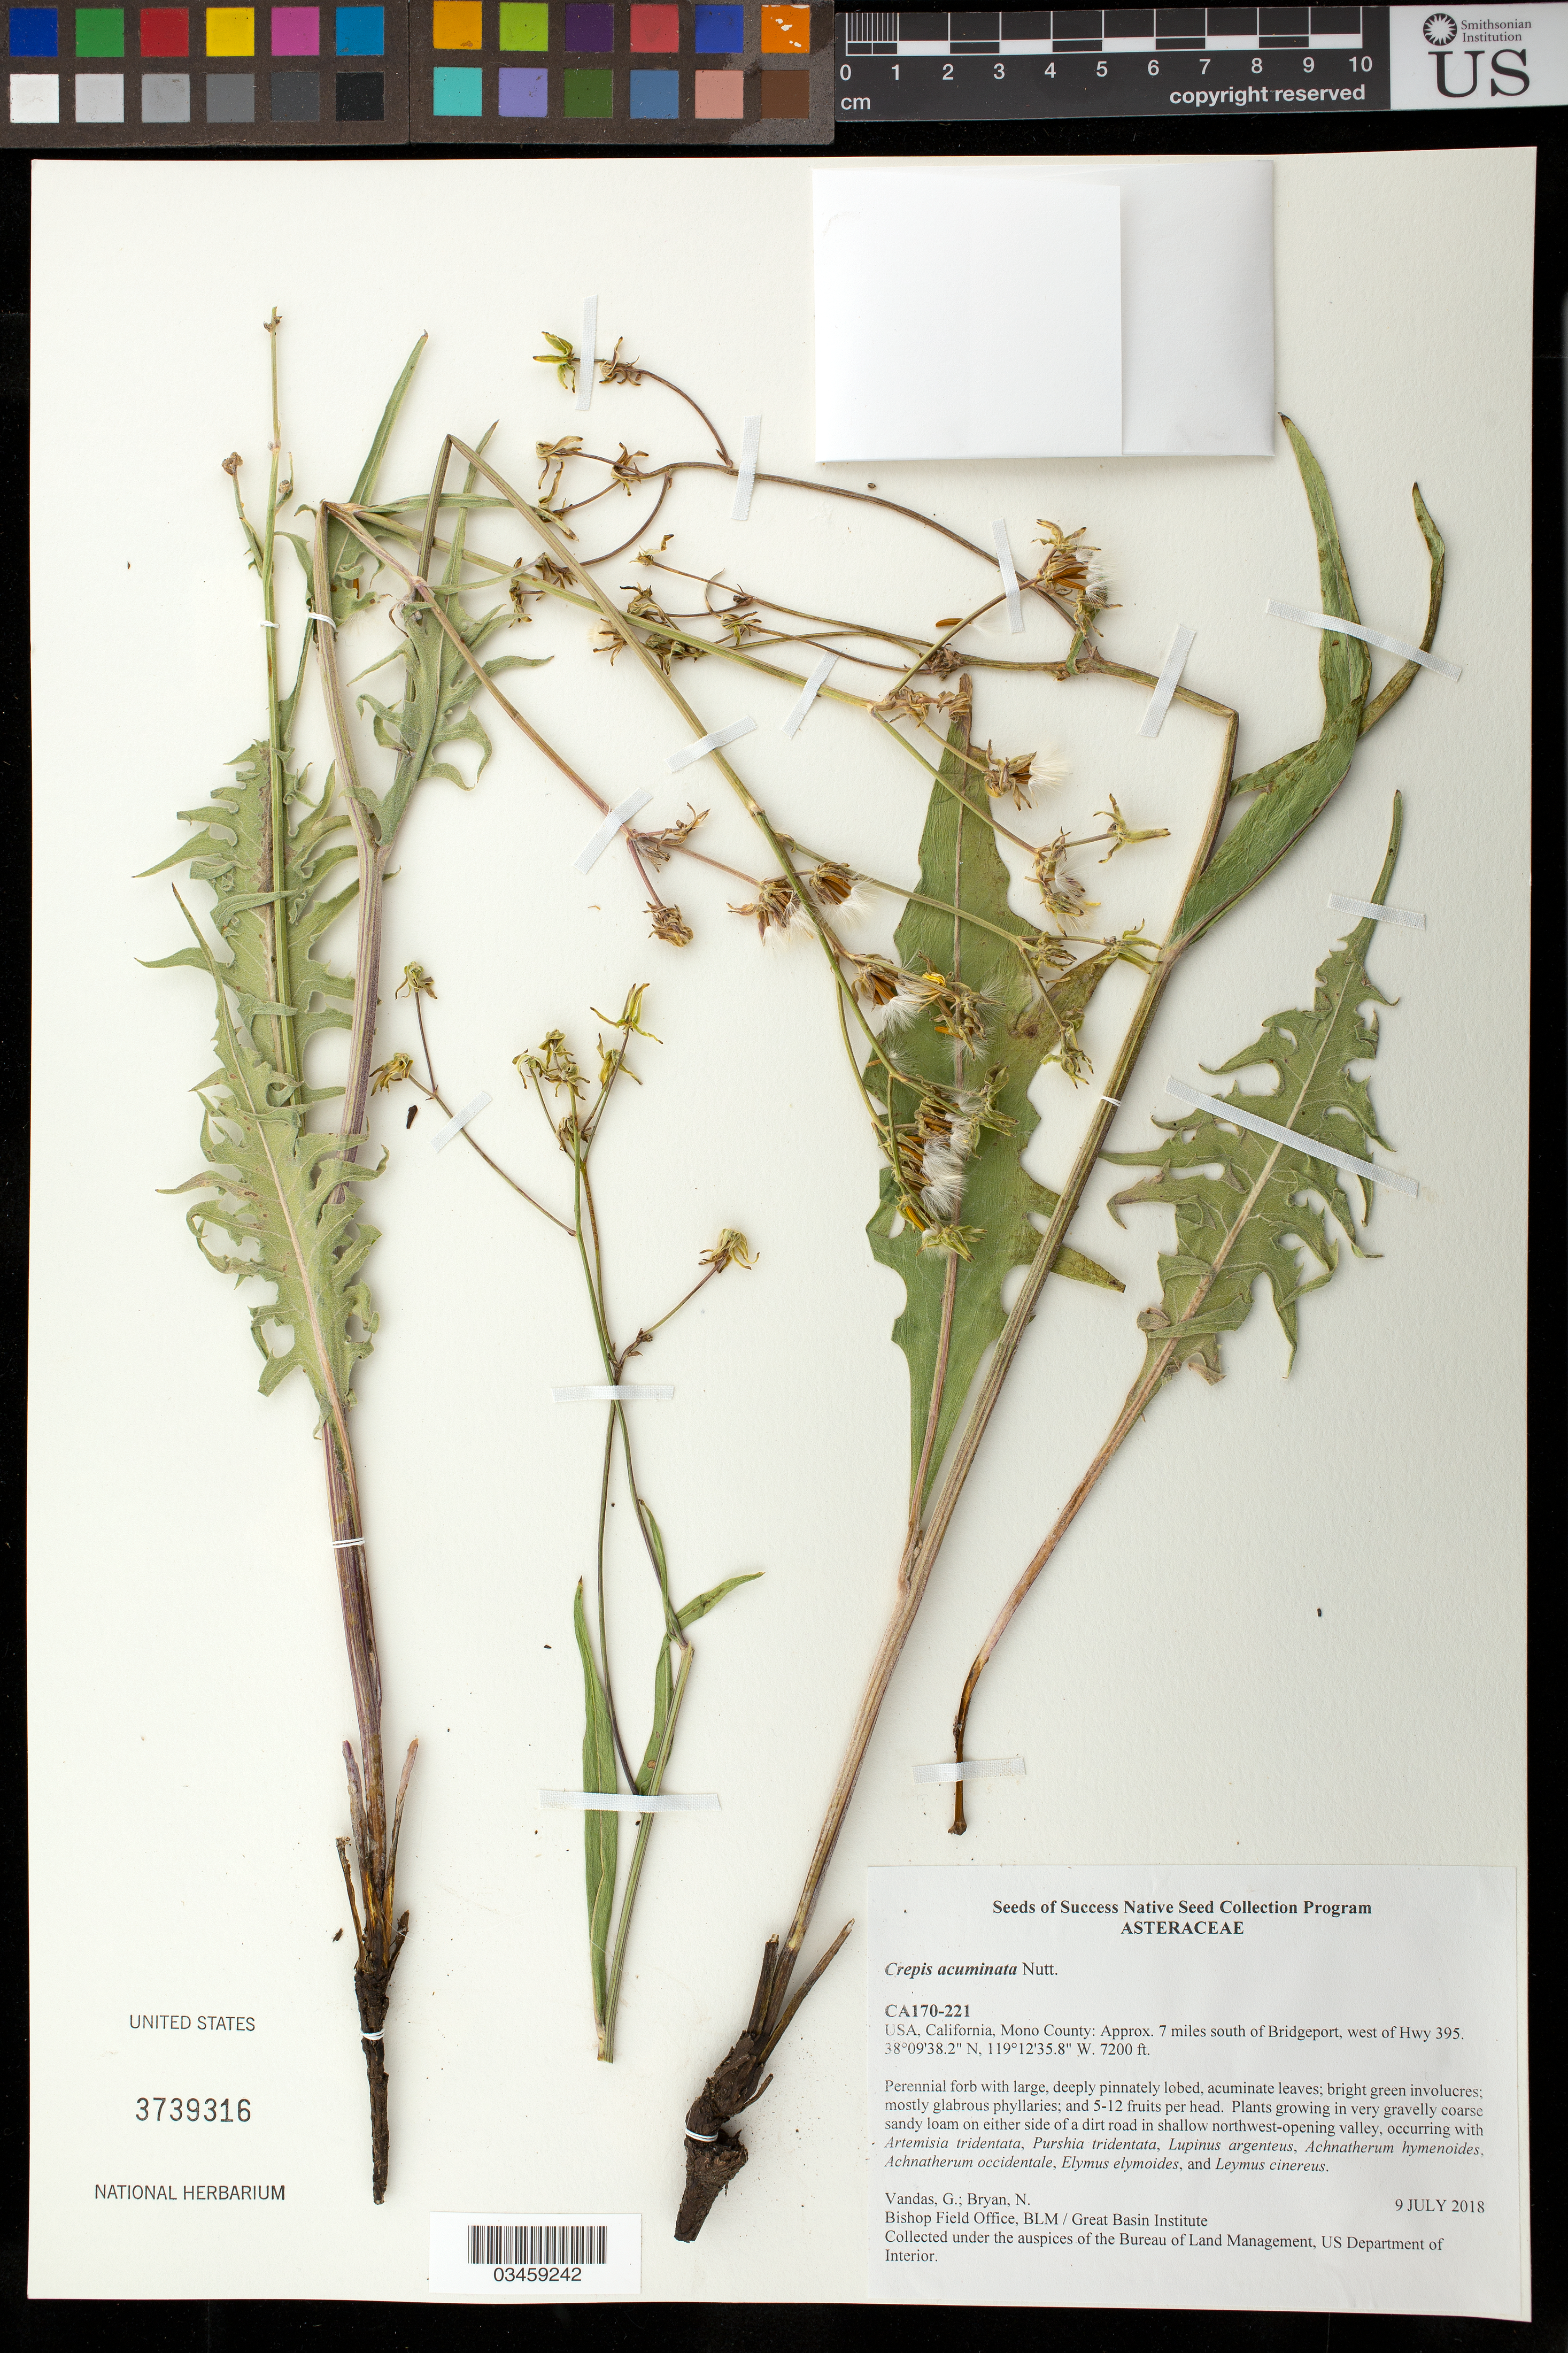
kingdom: Plantae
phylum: Tracheophyta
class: Magnoliopsida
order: Asterales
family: Asteraceae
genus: Crepis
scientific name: Crepis acuminata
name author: Nutt.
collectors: G. Vandas & N. Bryan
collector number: CA170-221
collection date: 2018-07-09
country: United States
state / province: California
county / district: Mono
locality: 7 mi. S of Bridgeport, W of Hwy 395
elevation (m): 2195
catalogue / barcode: US 3739316